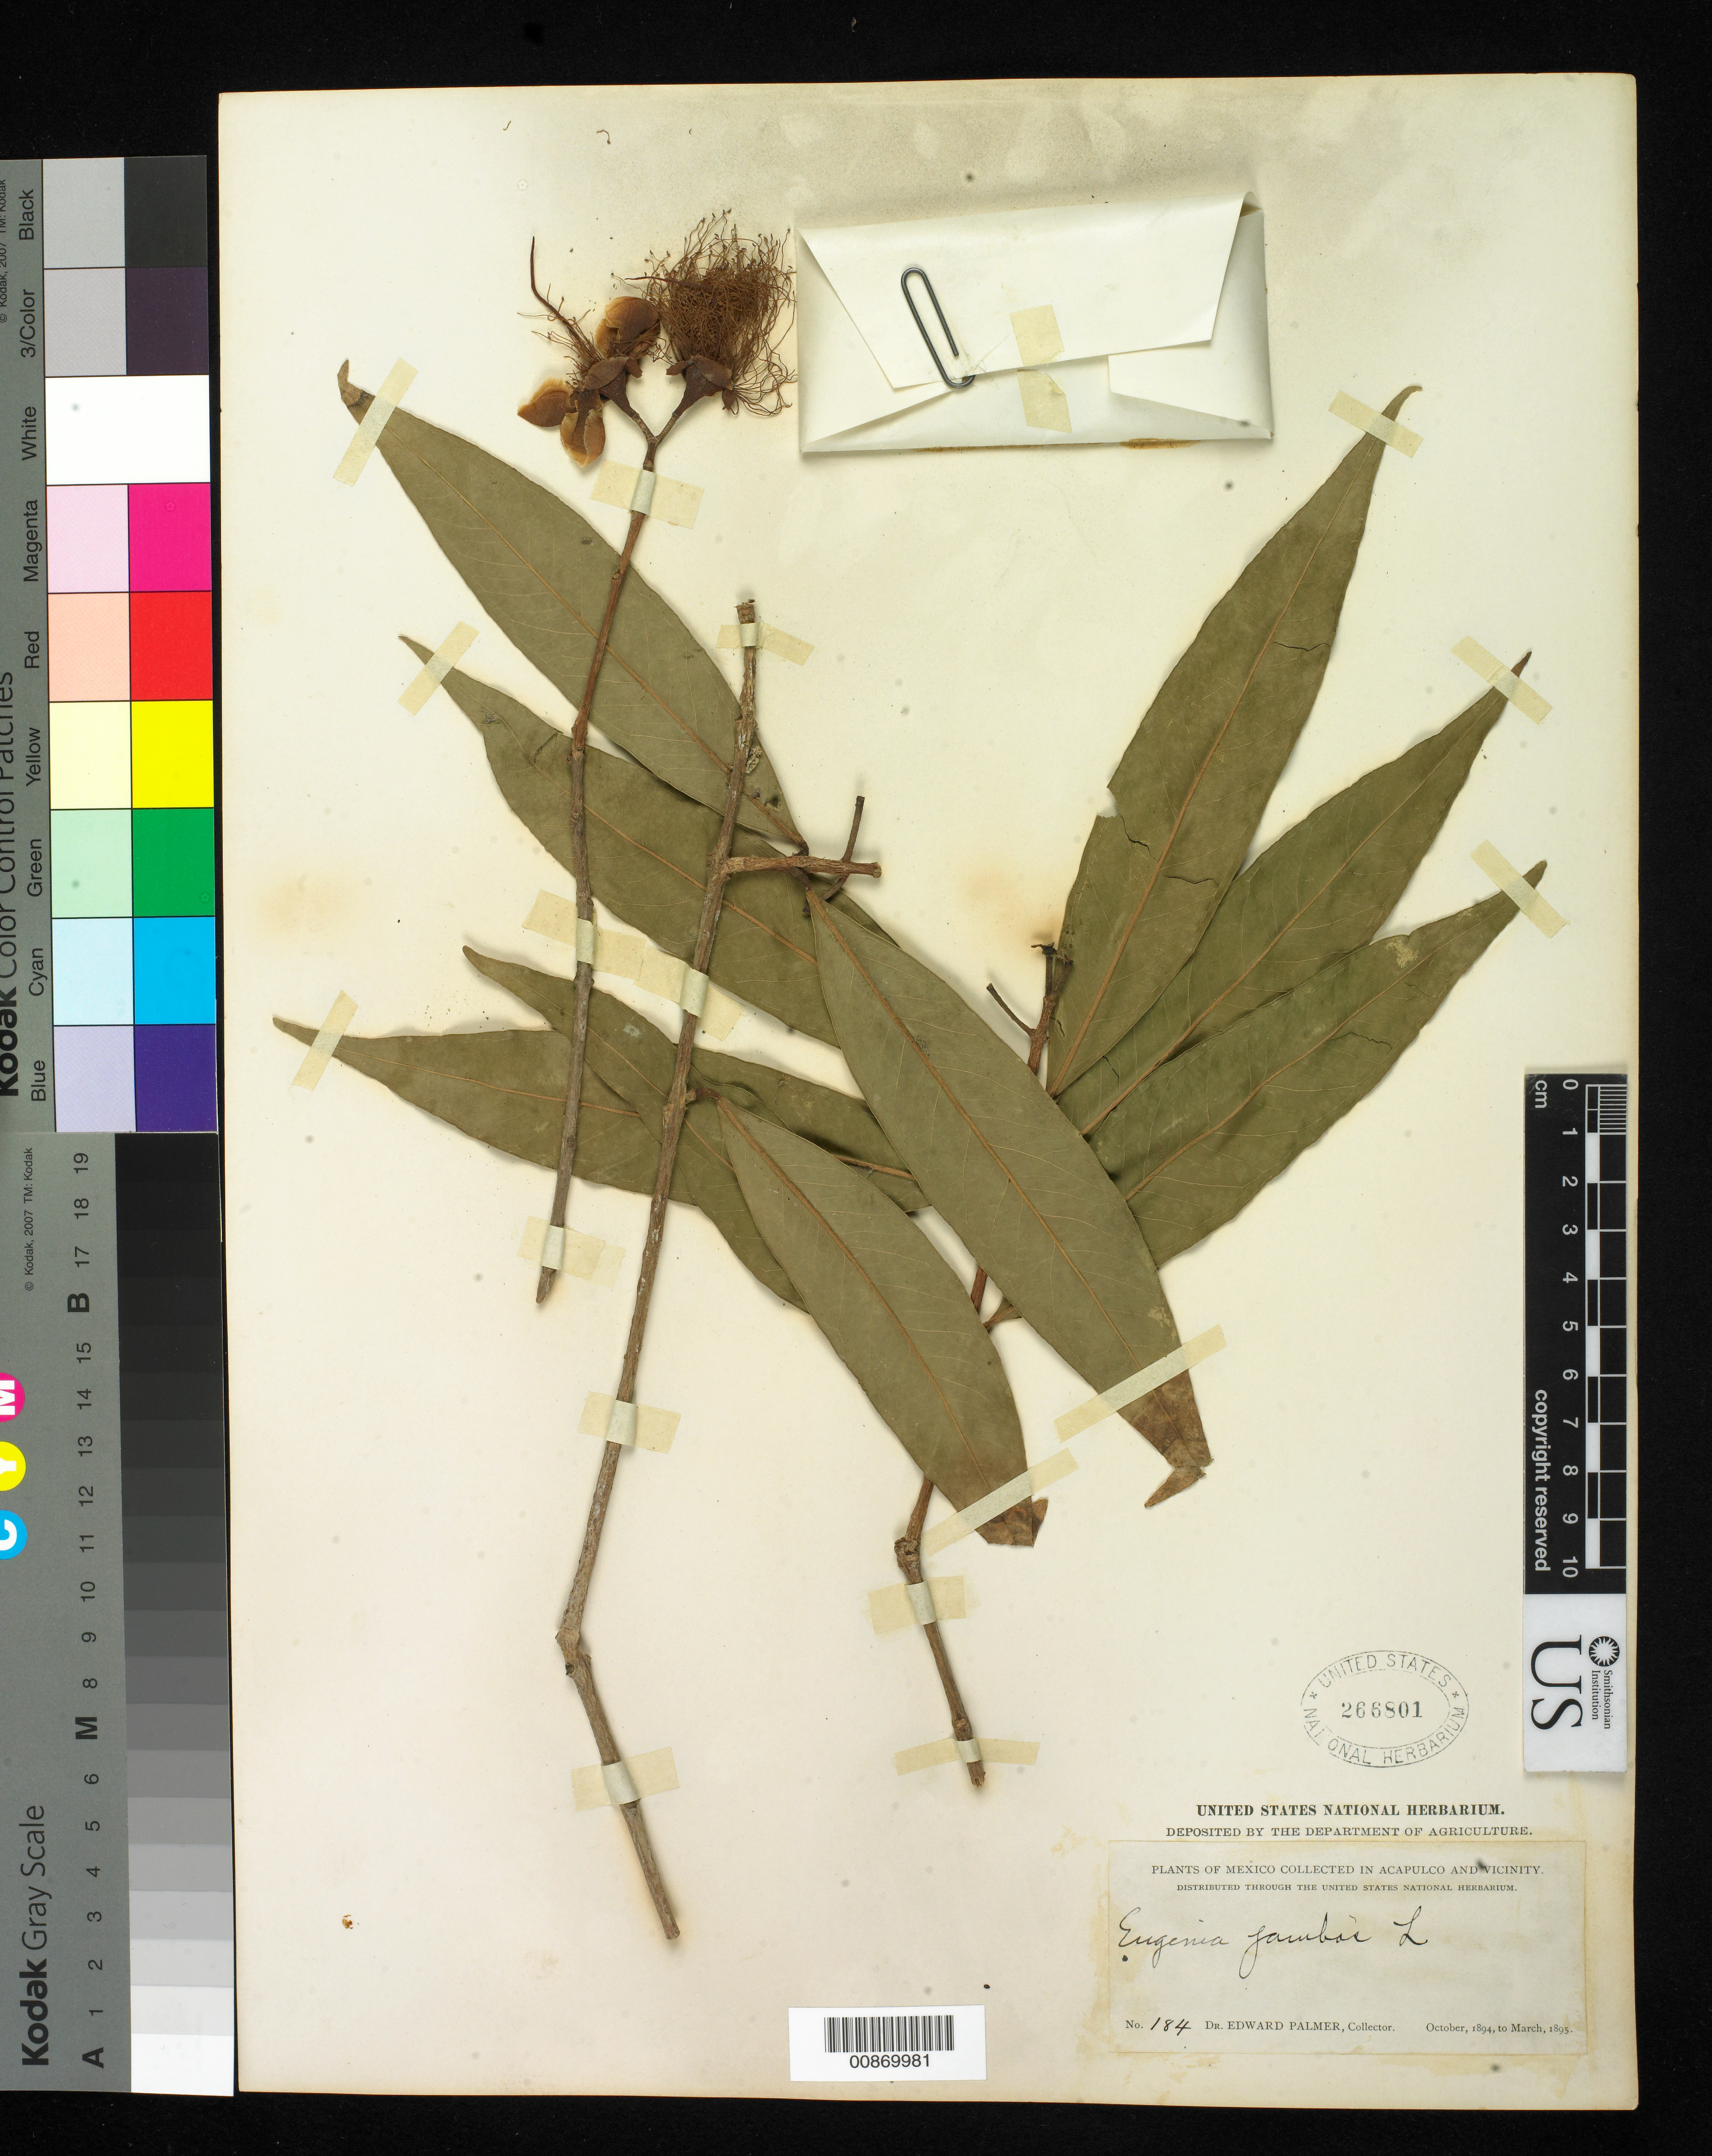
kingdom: Plantae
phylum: Tracheophyta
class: Magnoliopsida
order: Myrtales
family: Myrtaceae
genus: Syzygium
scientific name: Syzygium jambos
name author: (L.) Alston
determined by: Strong, Mark T., (BOT), Smithsonian Institution - National Museum of Natural History (UNITED STATES)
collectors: E. Palmer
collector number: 184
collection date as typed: Oct 1894 to -- Mar 1895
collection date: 1894-10/1895-03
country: Mexico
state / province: Guerrero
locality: Acapulco, Guerrero and vicinity.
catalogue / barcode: US 266801